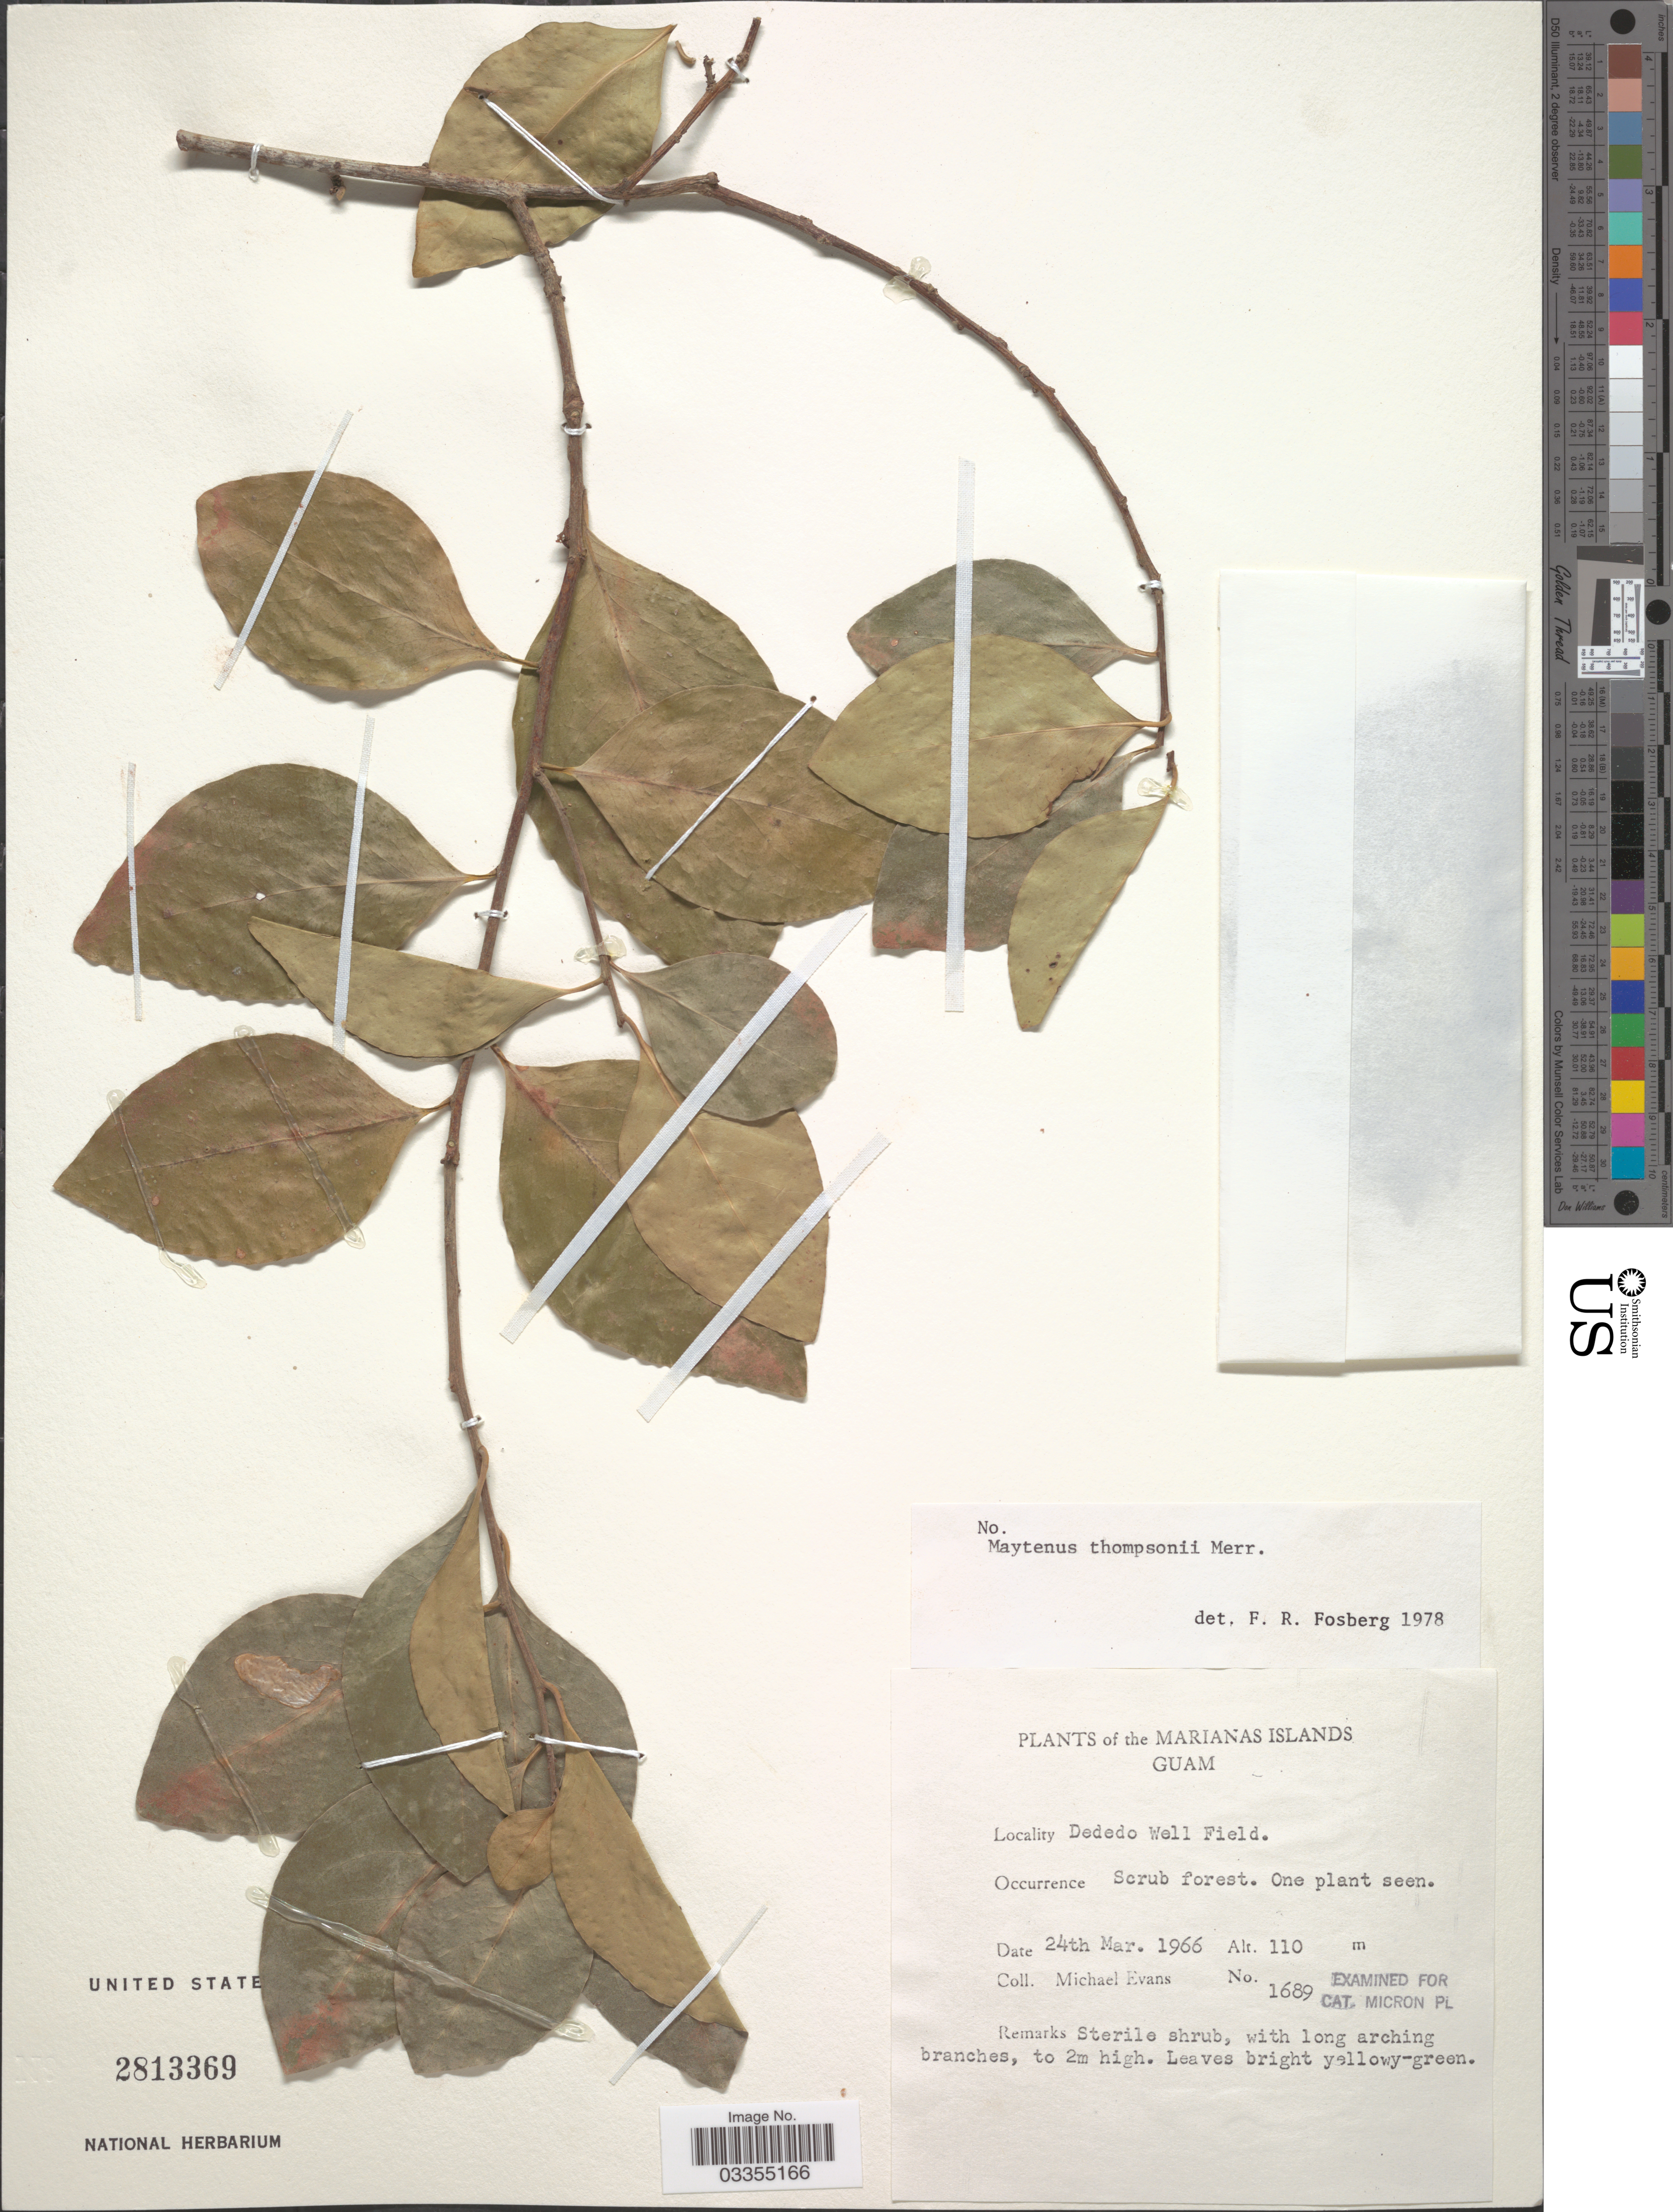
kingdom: Plantae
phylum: Tracheophyta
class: Magnoliopsida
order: Celastrales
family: Celastraceae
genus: Gymnosporia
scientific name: Gymnosporia thompsonii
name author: Merr.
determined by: Wagner, W. L., (BOT), Smithsonian Institution - National Museum of Natural History (UNITED STATES)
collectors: M. Evans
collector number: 1689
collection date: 1966-03-24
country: Guam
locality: Marianas Islands. Dededo Well Field.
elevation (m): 110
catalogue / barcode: US 2813369